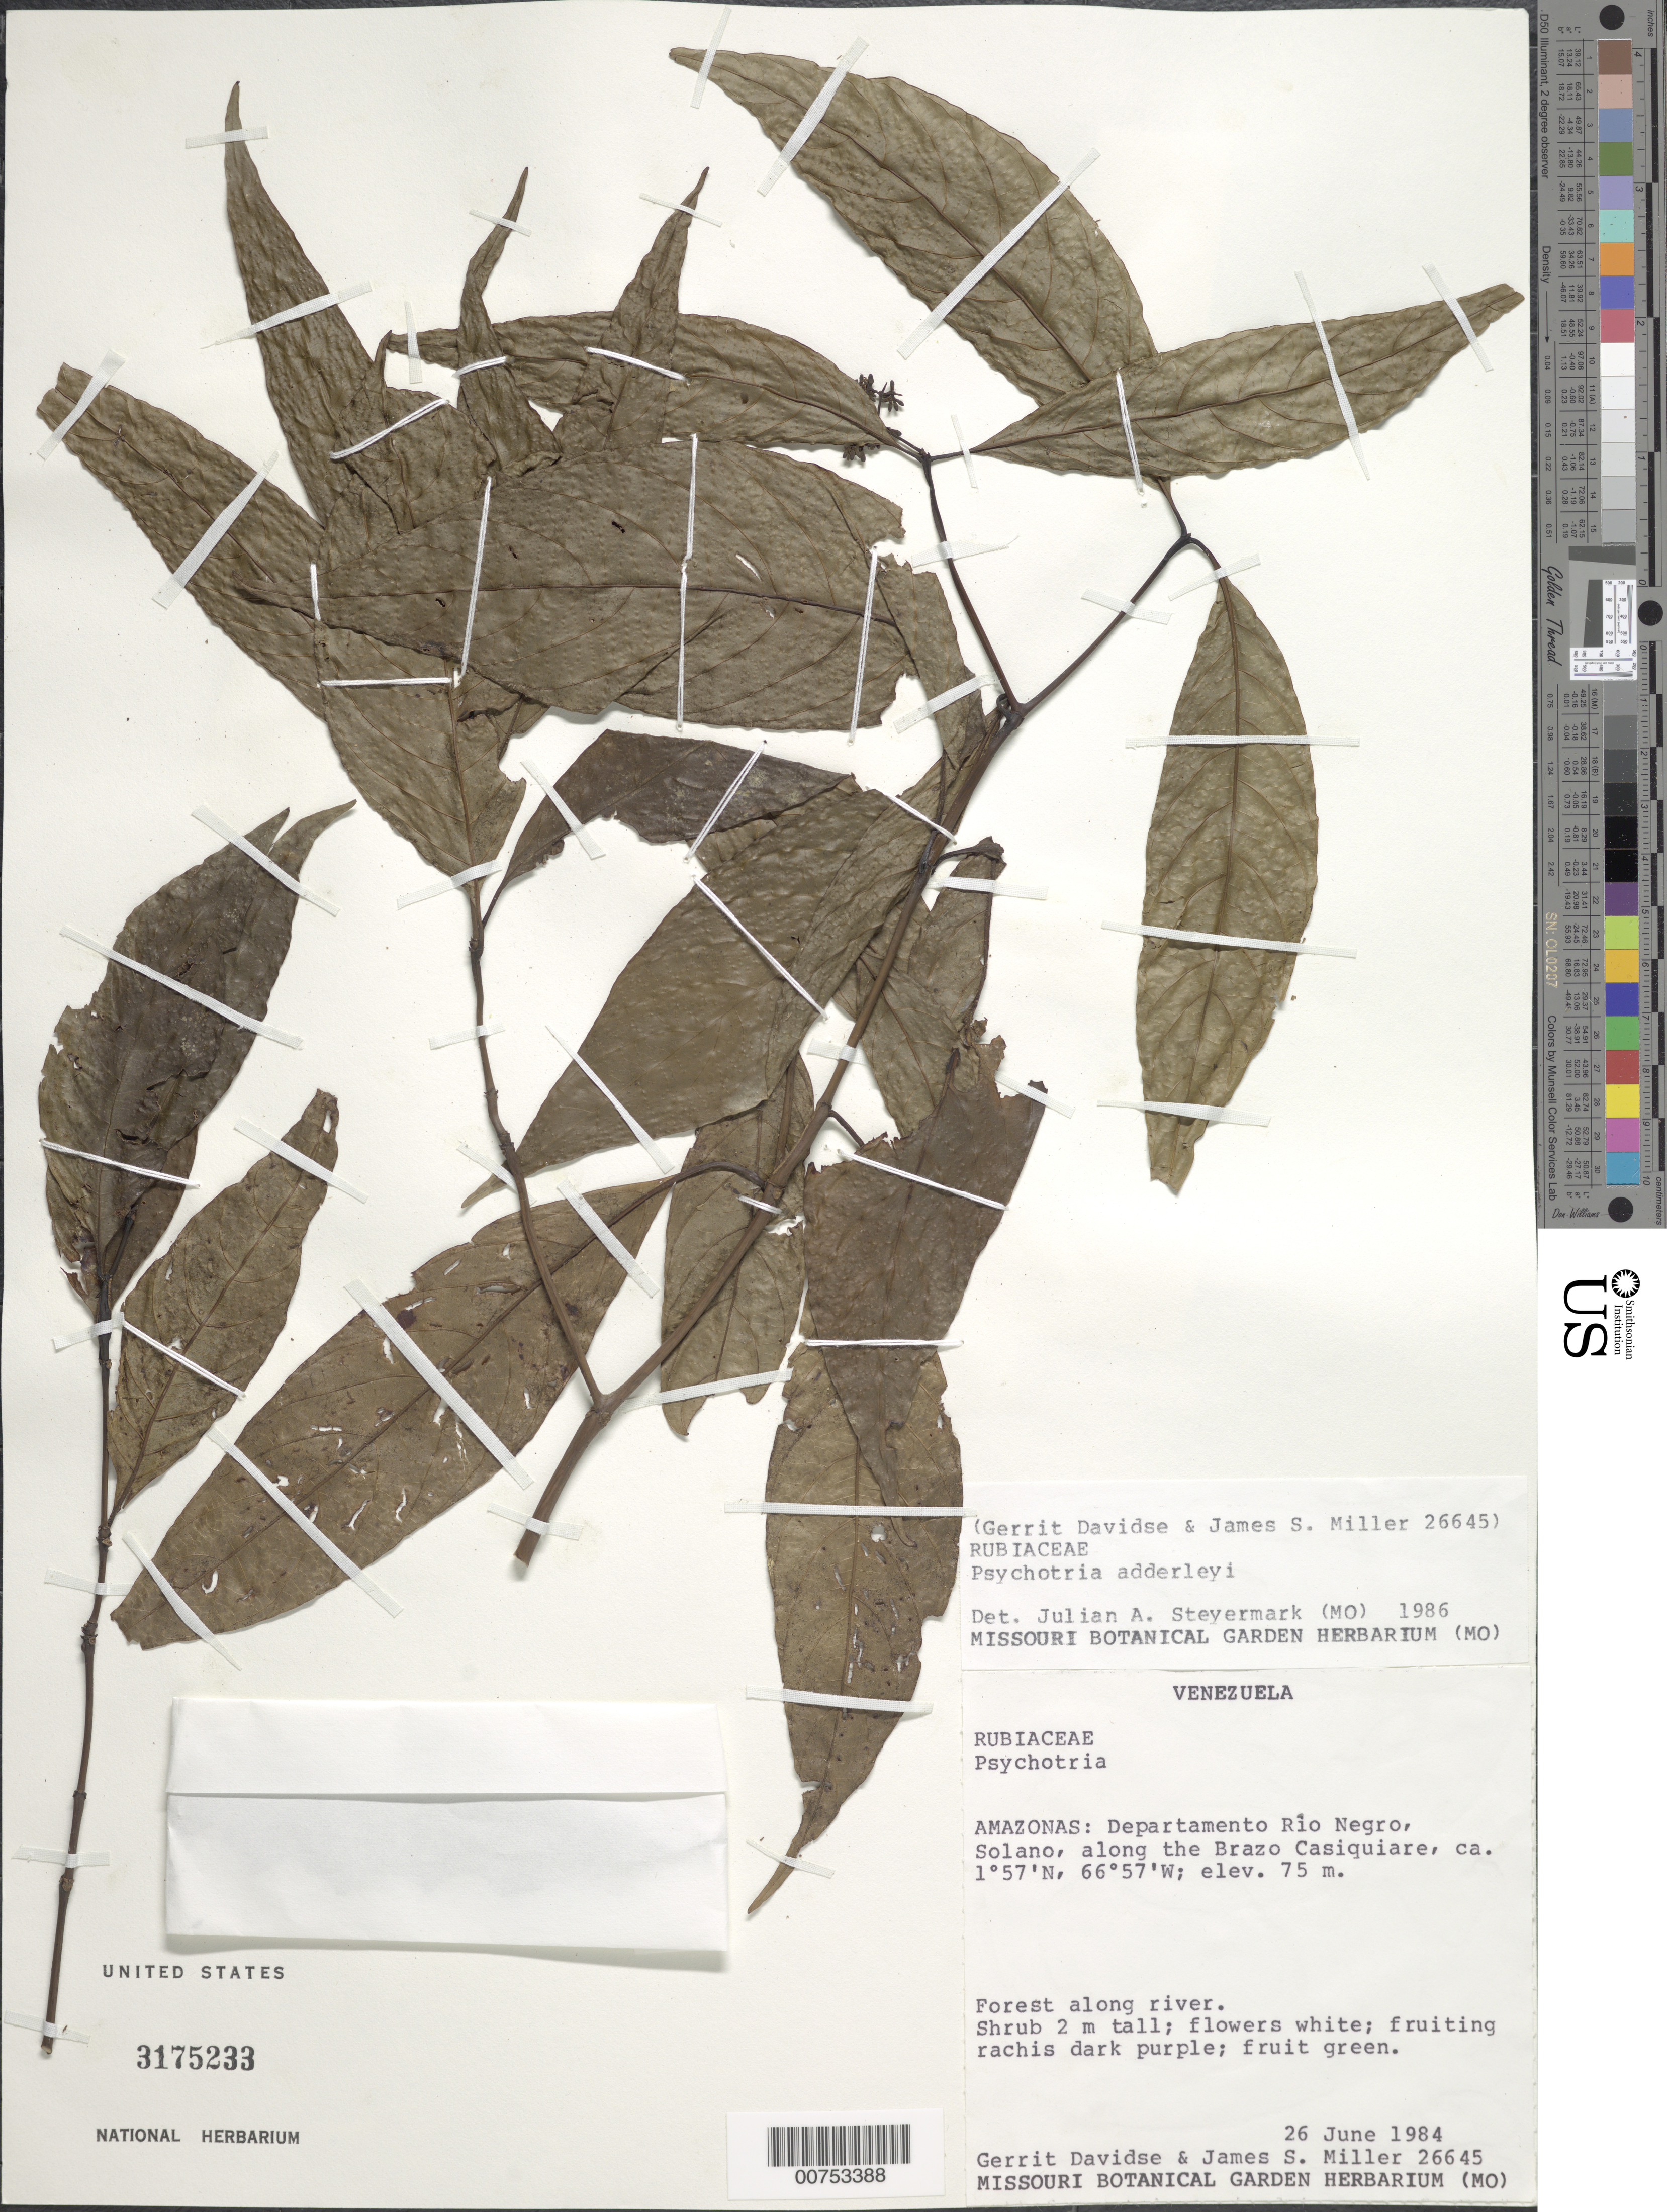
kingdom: Plantae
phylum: Tracheophyta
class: Magnoliopsida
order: Gentianales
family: Rubiaceae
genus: Psychotria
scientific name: Psychotria adderleyi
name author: Steyerm.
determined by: Steyermark, Julian A., (VEN)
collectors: G. Davidse & J. S. Miller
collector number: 26645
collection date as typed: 26-Jun-84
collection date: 1984-06-26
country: Venezuela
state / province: Amazonas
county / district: Río Negro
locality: Solano, along the Brazo Casiquiare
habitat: Forest along river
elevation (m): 75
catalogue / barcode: US 3175233